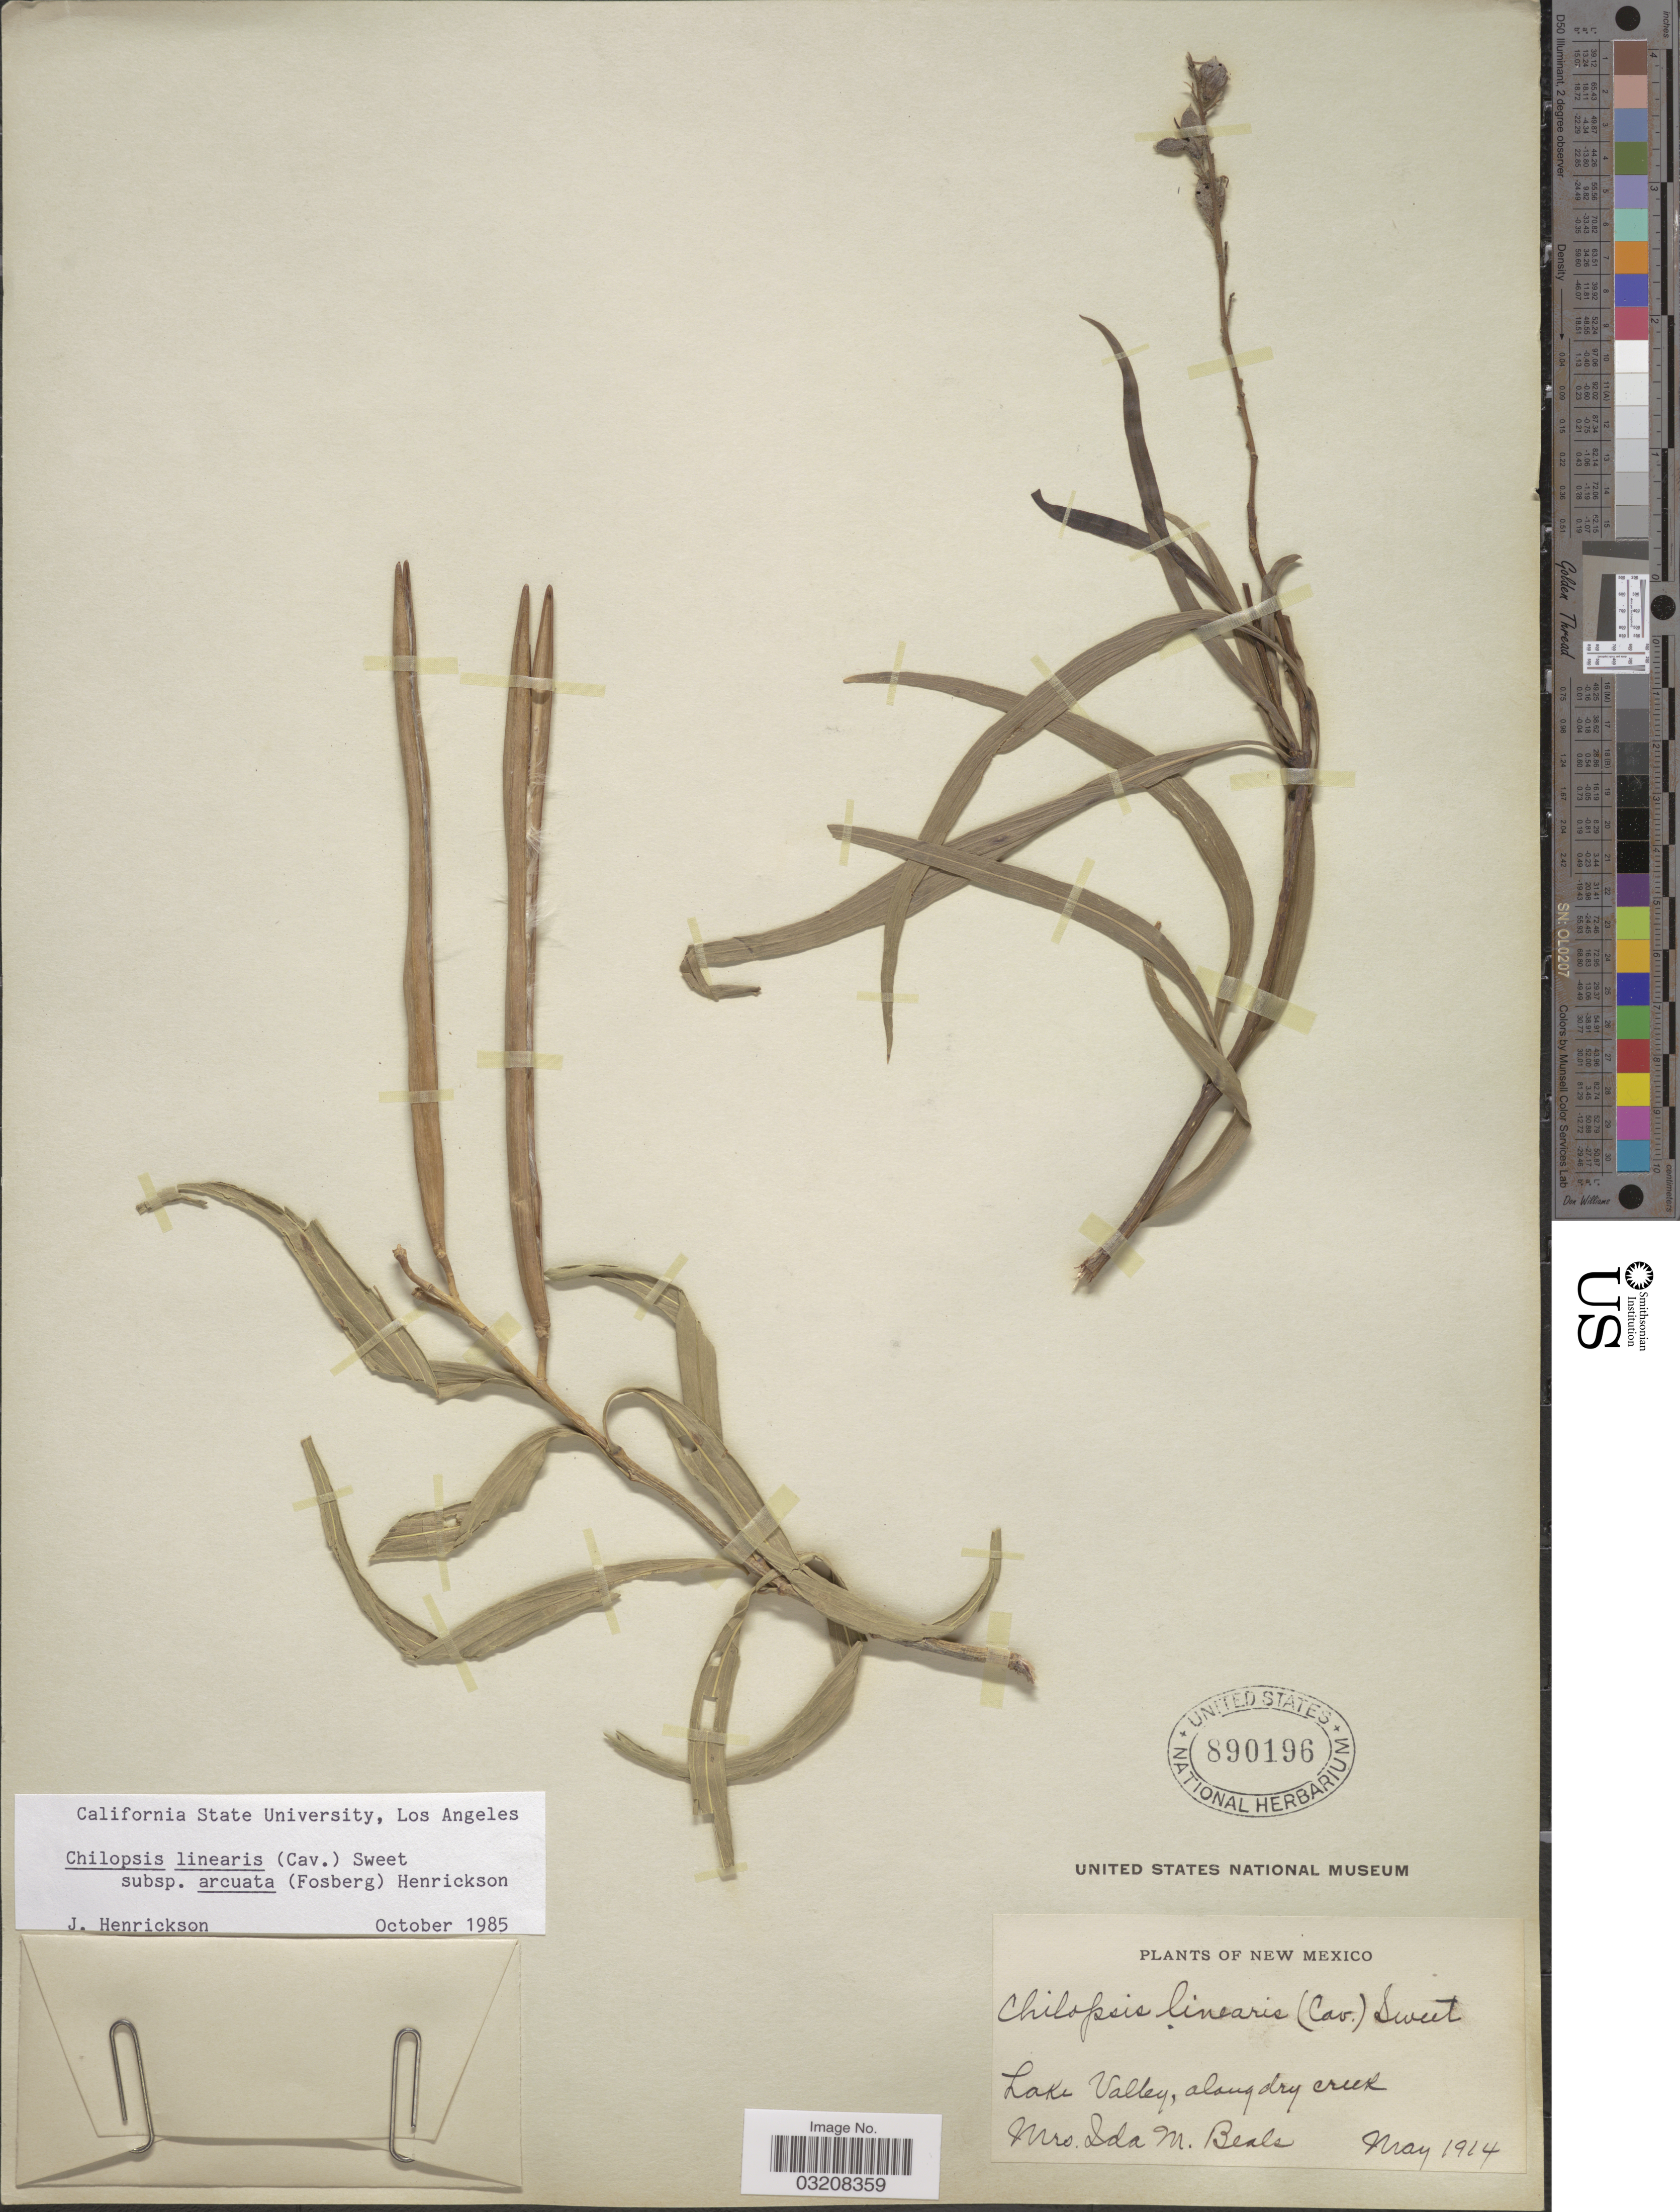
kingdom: Plantae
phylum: Tracheophyta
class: Magnoliopsida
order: Lamiales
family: Bignoniaceae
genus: Chilopsis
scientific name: Chilopsis linearis subsp. arcuata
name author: (Fosberg) Henrickson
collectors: I. M. Beals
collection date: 1914-05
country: United States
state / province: New Mexico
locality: Lake Valley, along dry creek.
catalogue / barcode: US 890196